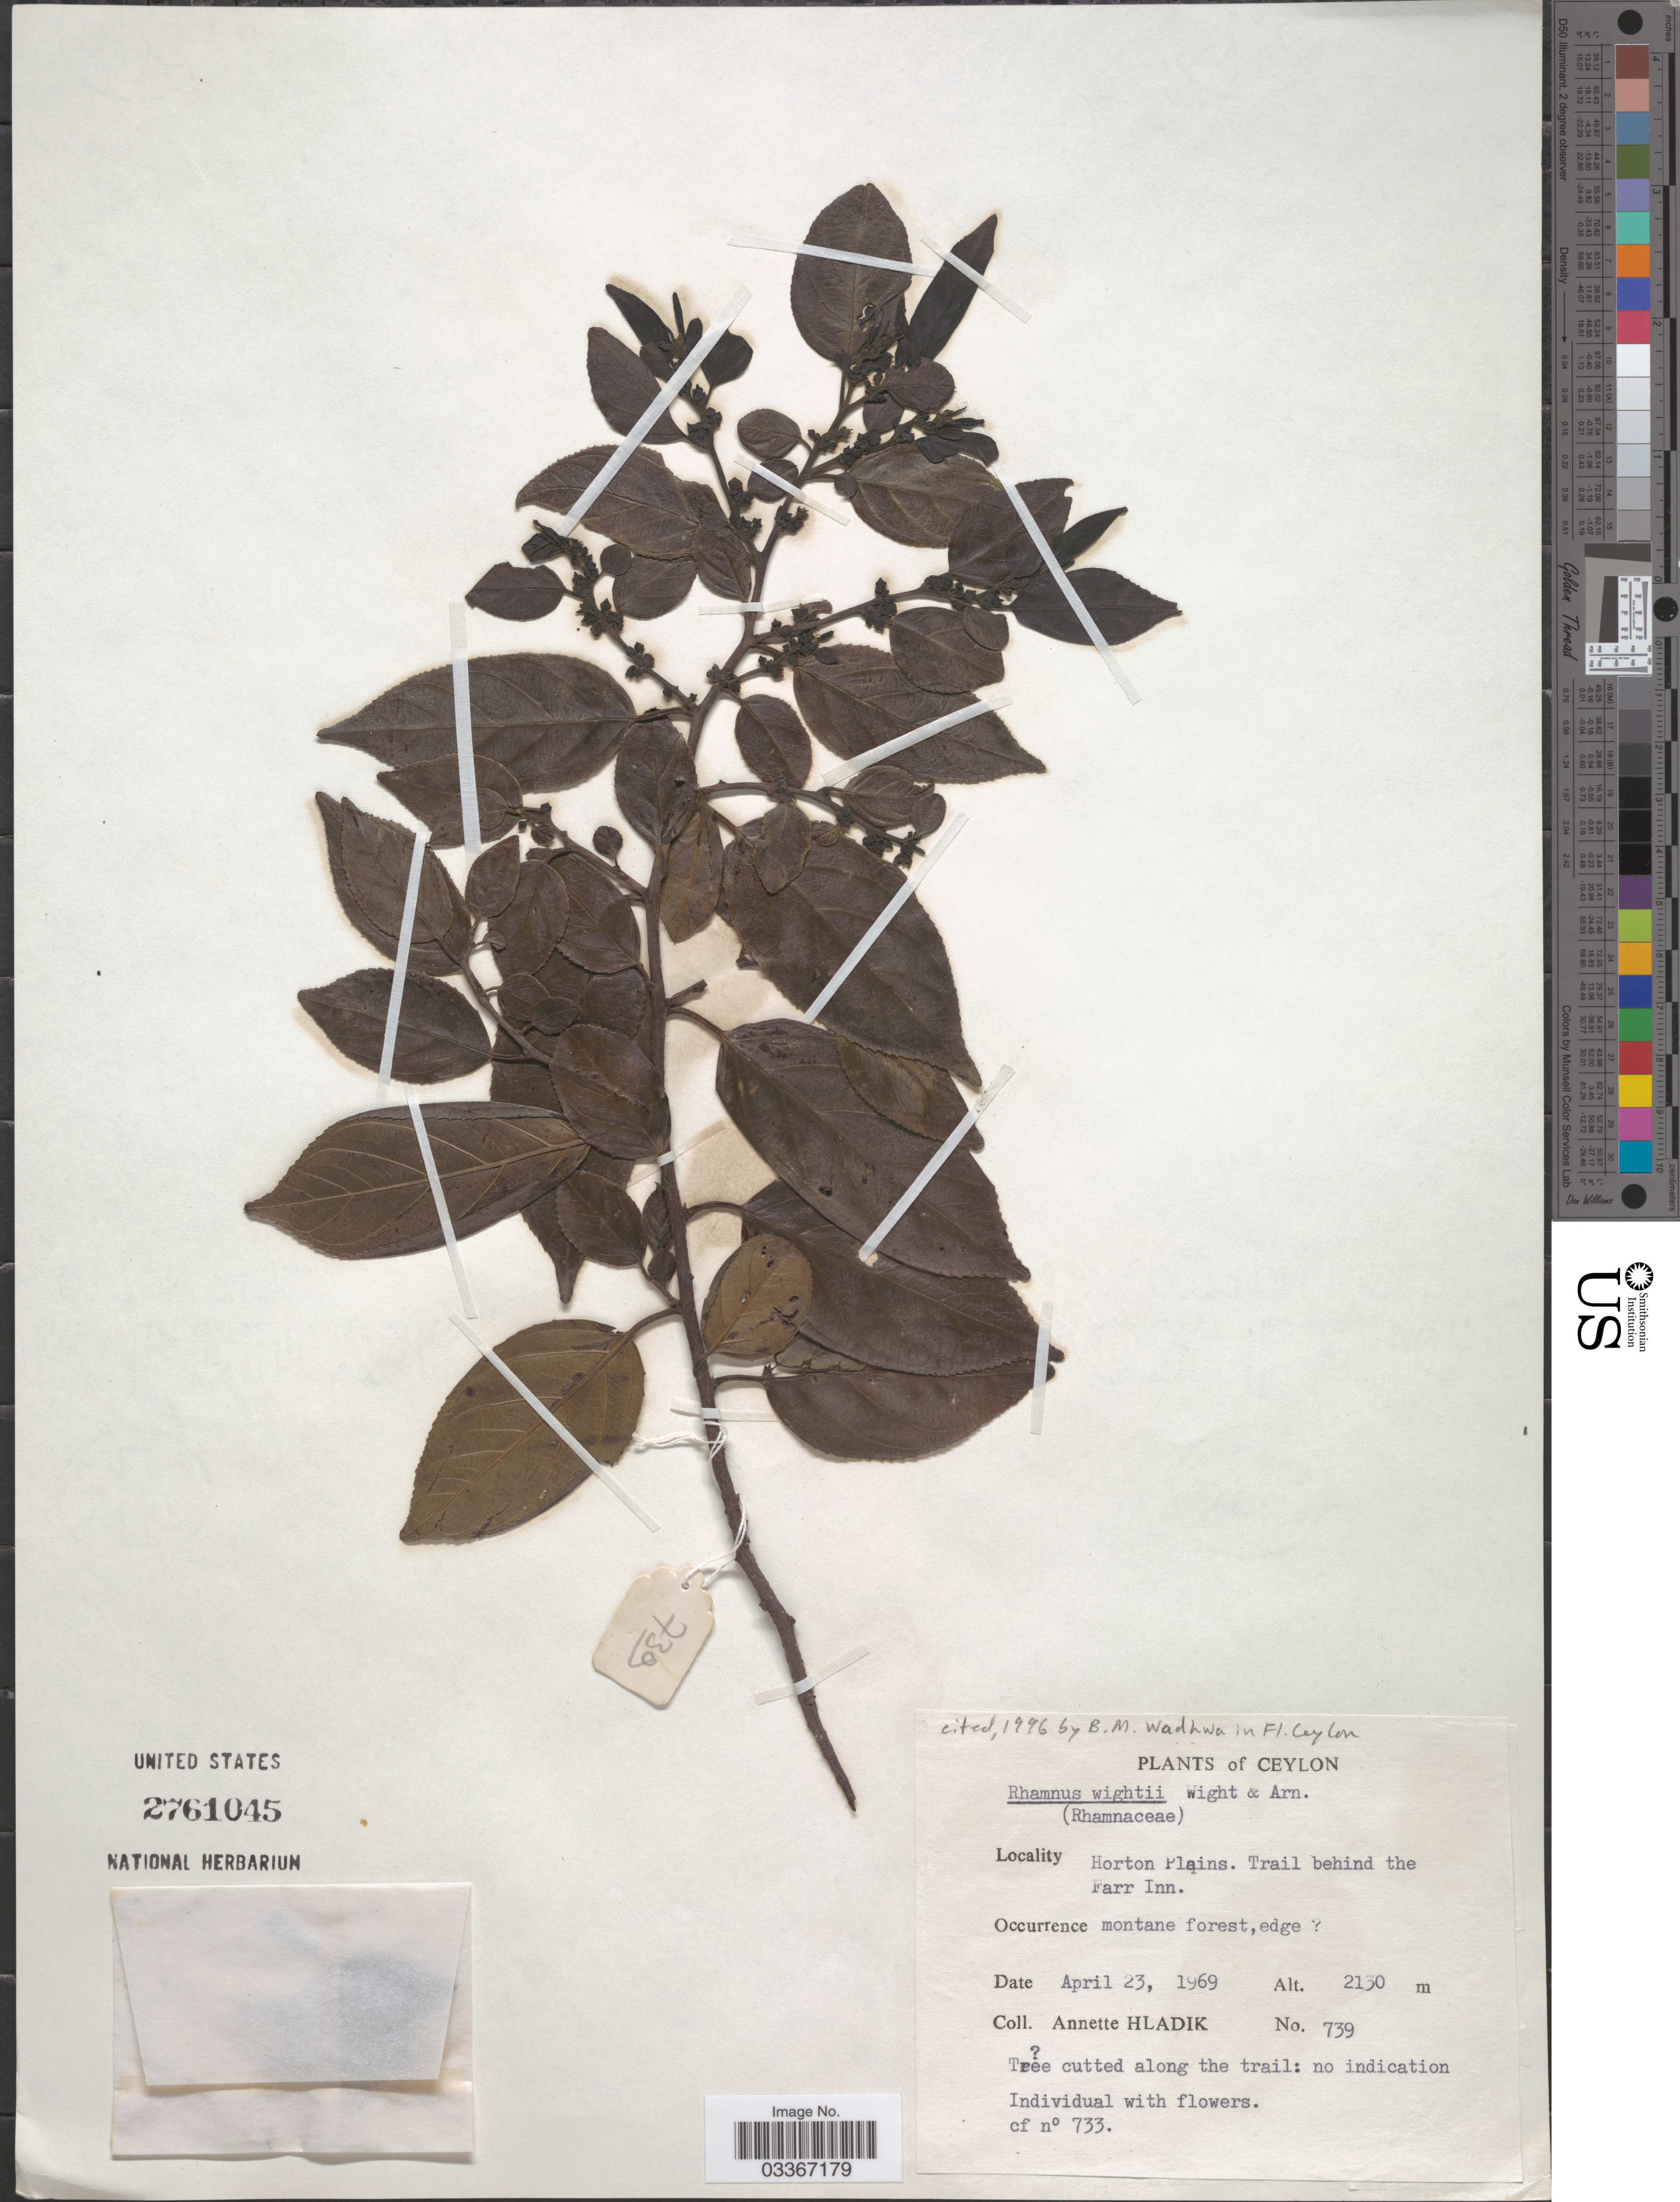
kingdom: Plantae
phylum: Tracheophyta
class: Magnoliopsida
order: Rosales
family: Rhamnaceae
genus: Rhamnus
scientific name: Rhamnus wightii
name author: Wight & Arn.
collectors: A. Hladik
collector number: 739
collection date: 1969-04-23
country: Sri Lanka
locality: Ceylon. Horton Plains. Trail behind the Farr Inn.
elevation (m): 2130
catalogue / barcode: US 2761045